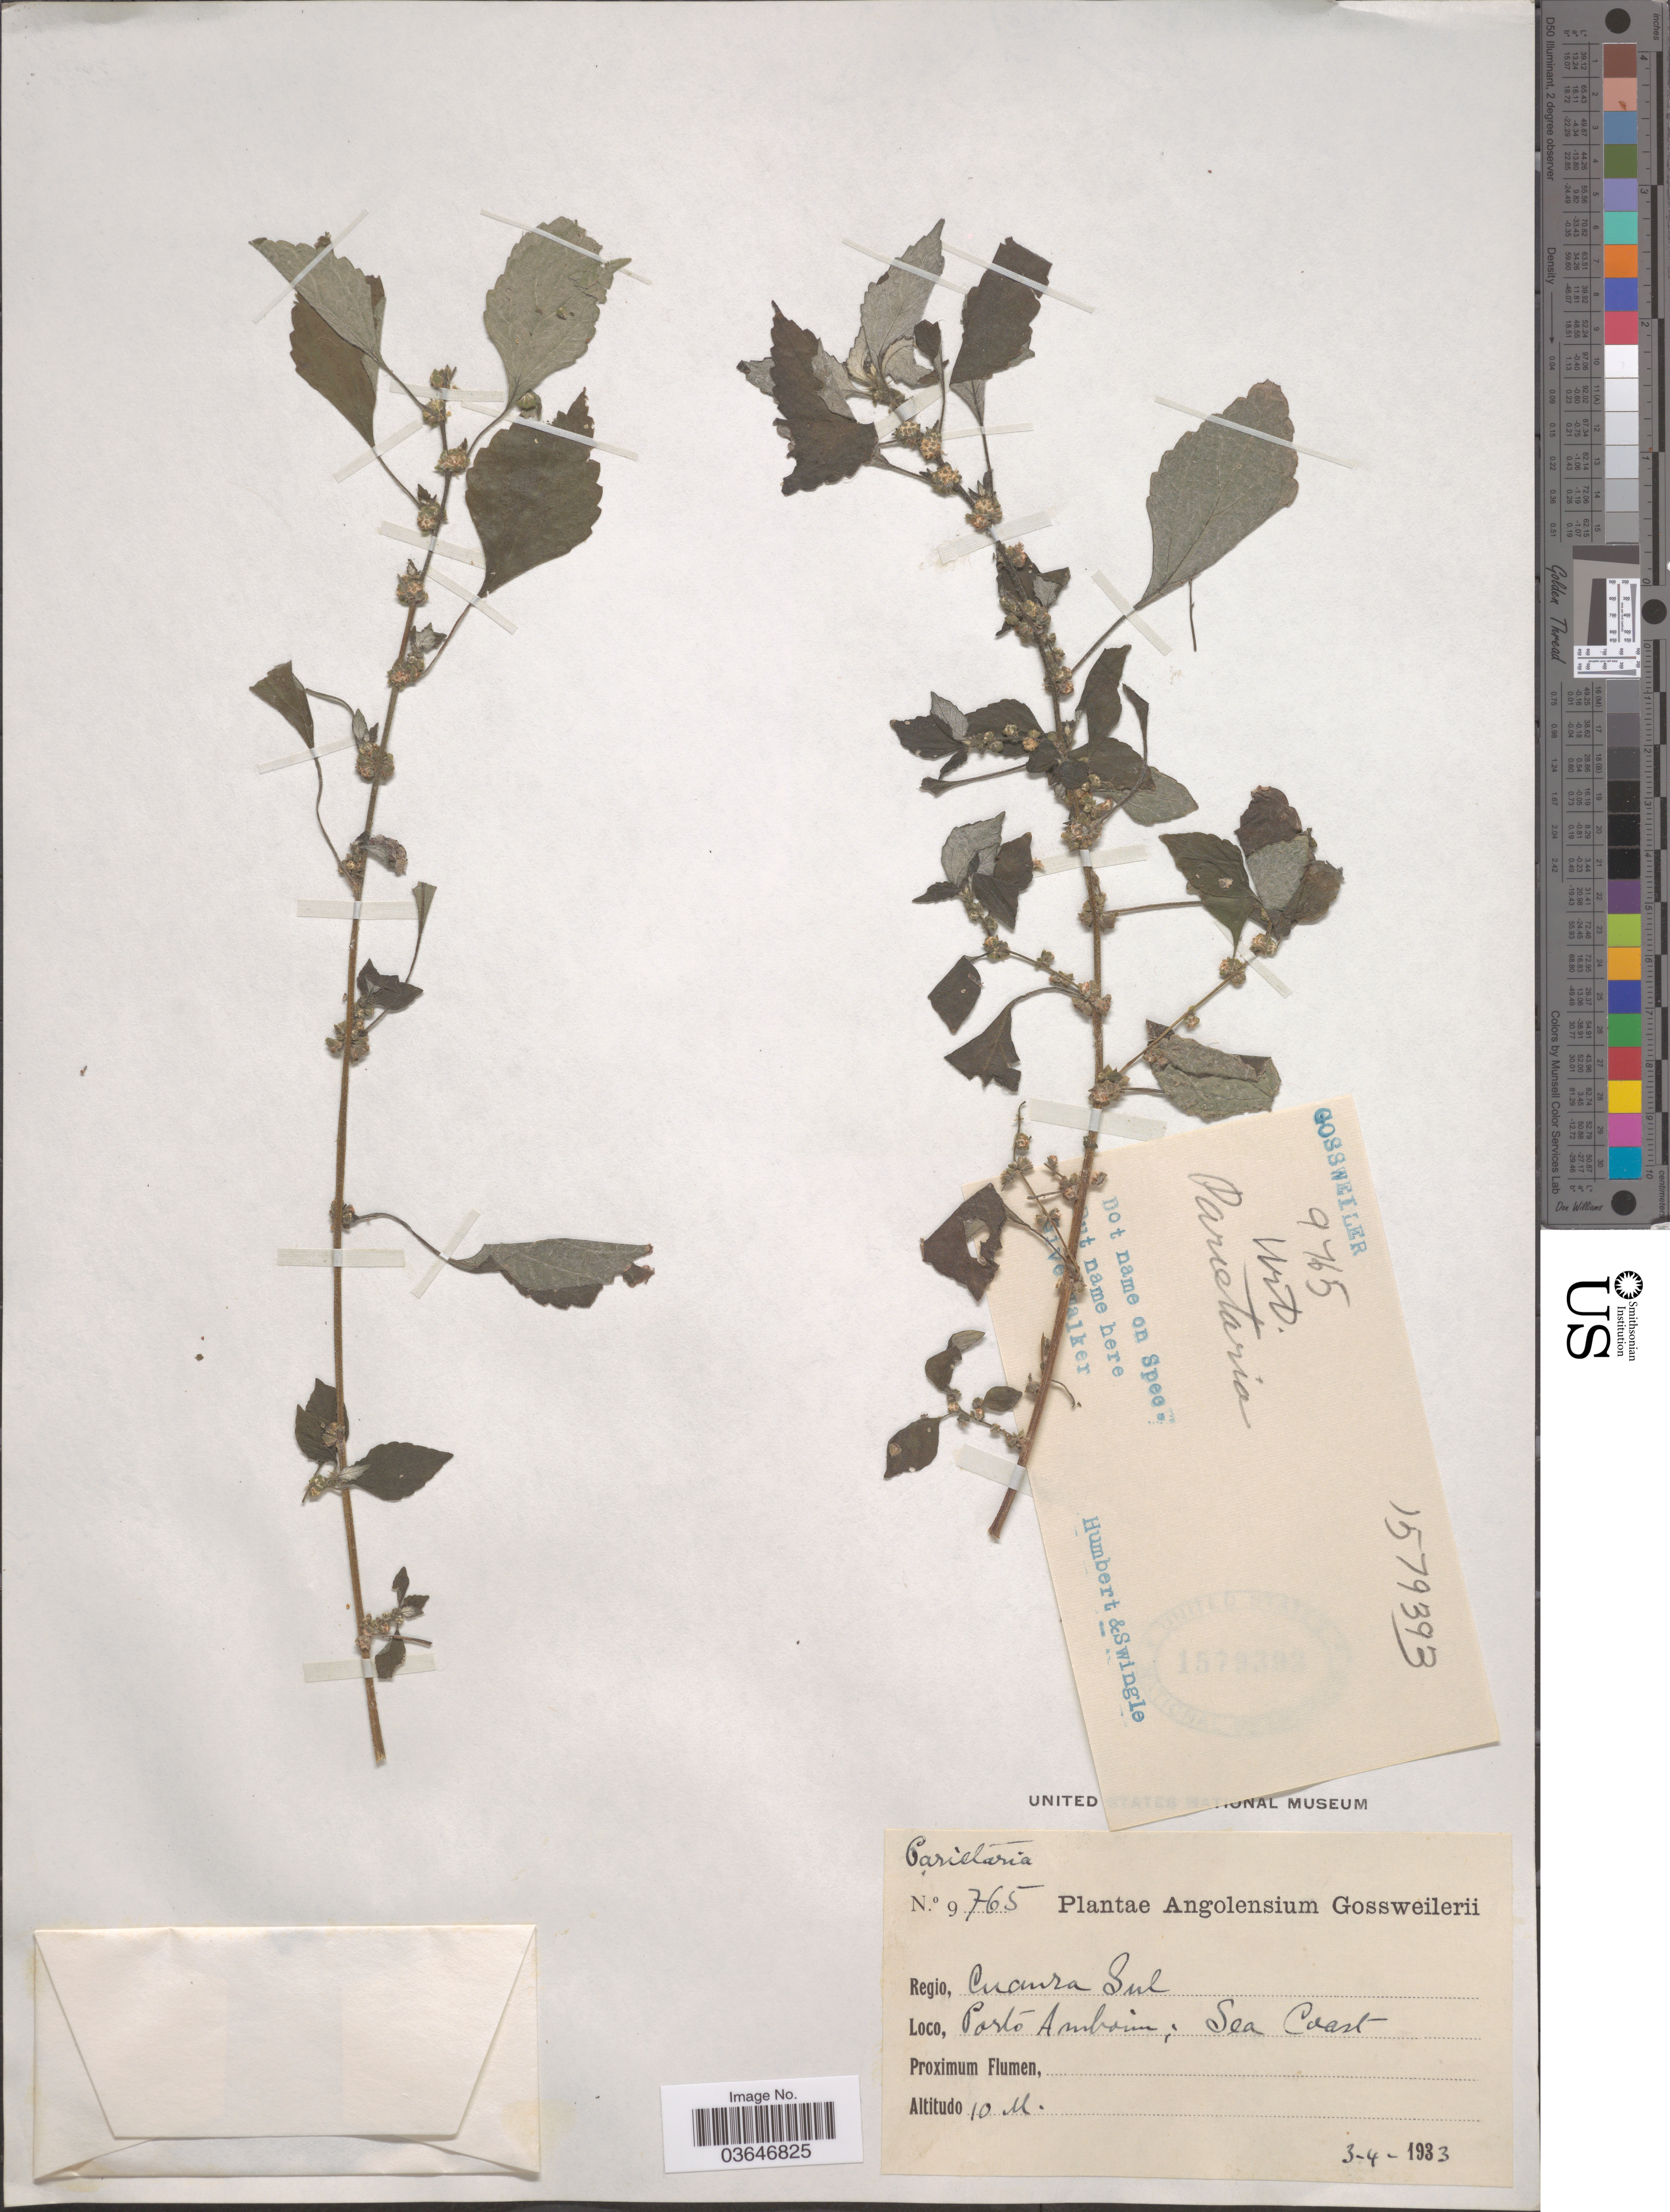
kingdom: Plantae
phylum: Tracheophyta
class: Magnoliopsida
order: Rosales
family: Urticaceae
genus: Parietaria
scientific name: Parietaria sp.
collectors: -. Gossweiler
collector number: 9765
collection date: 1933-04-03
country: Angola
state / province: Cuanza Sul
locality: Regio, Cuanza Sul. Porto Amboim; Sea Coast.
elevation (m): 10